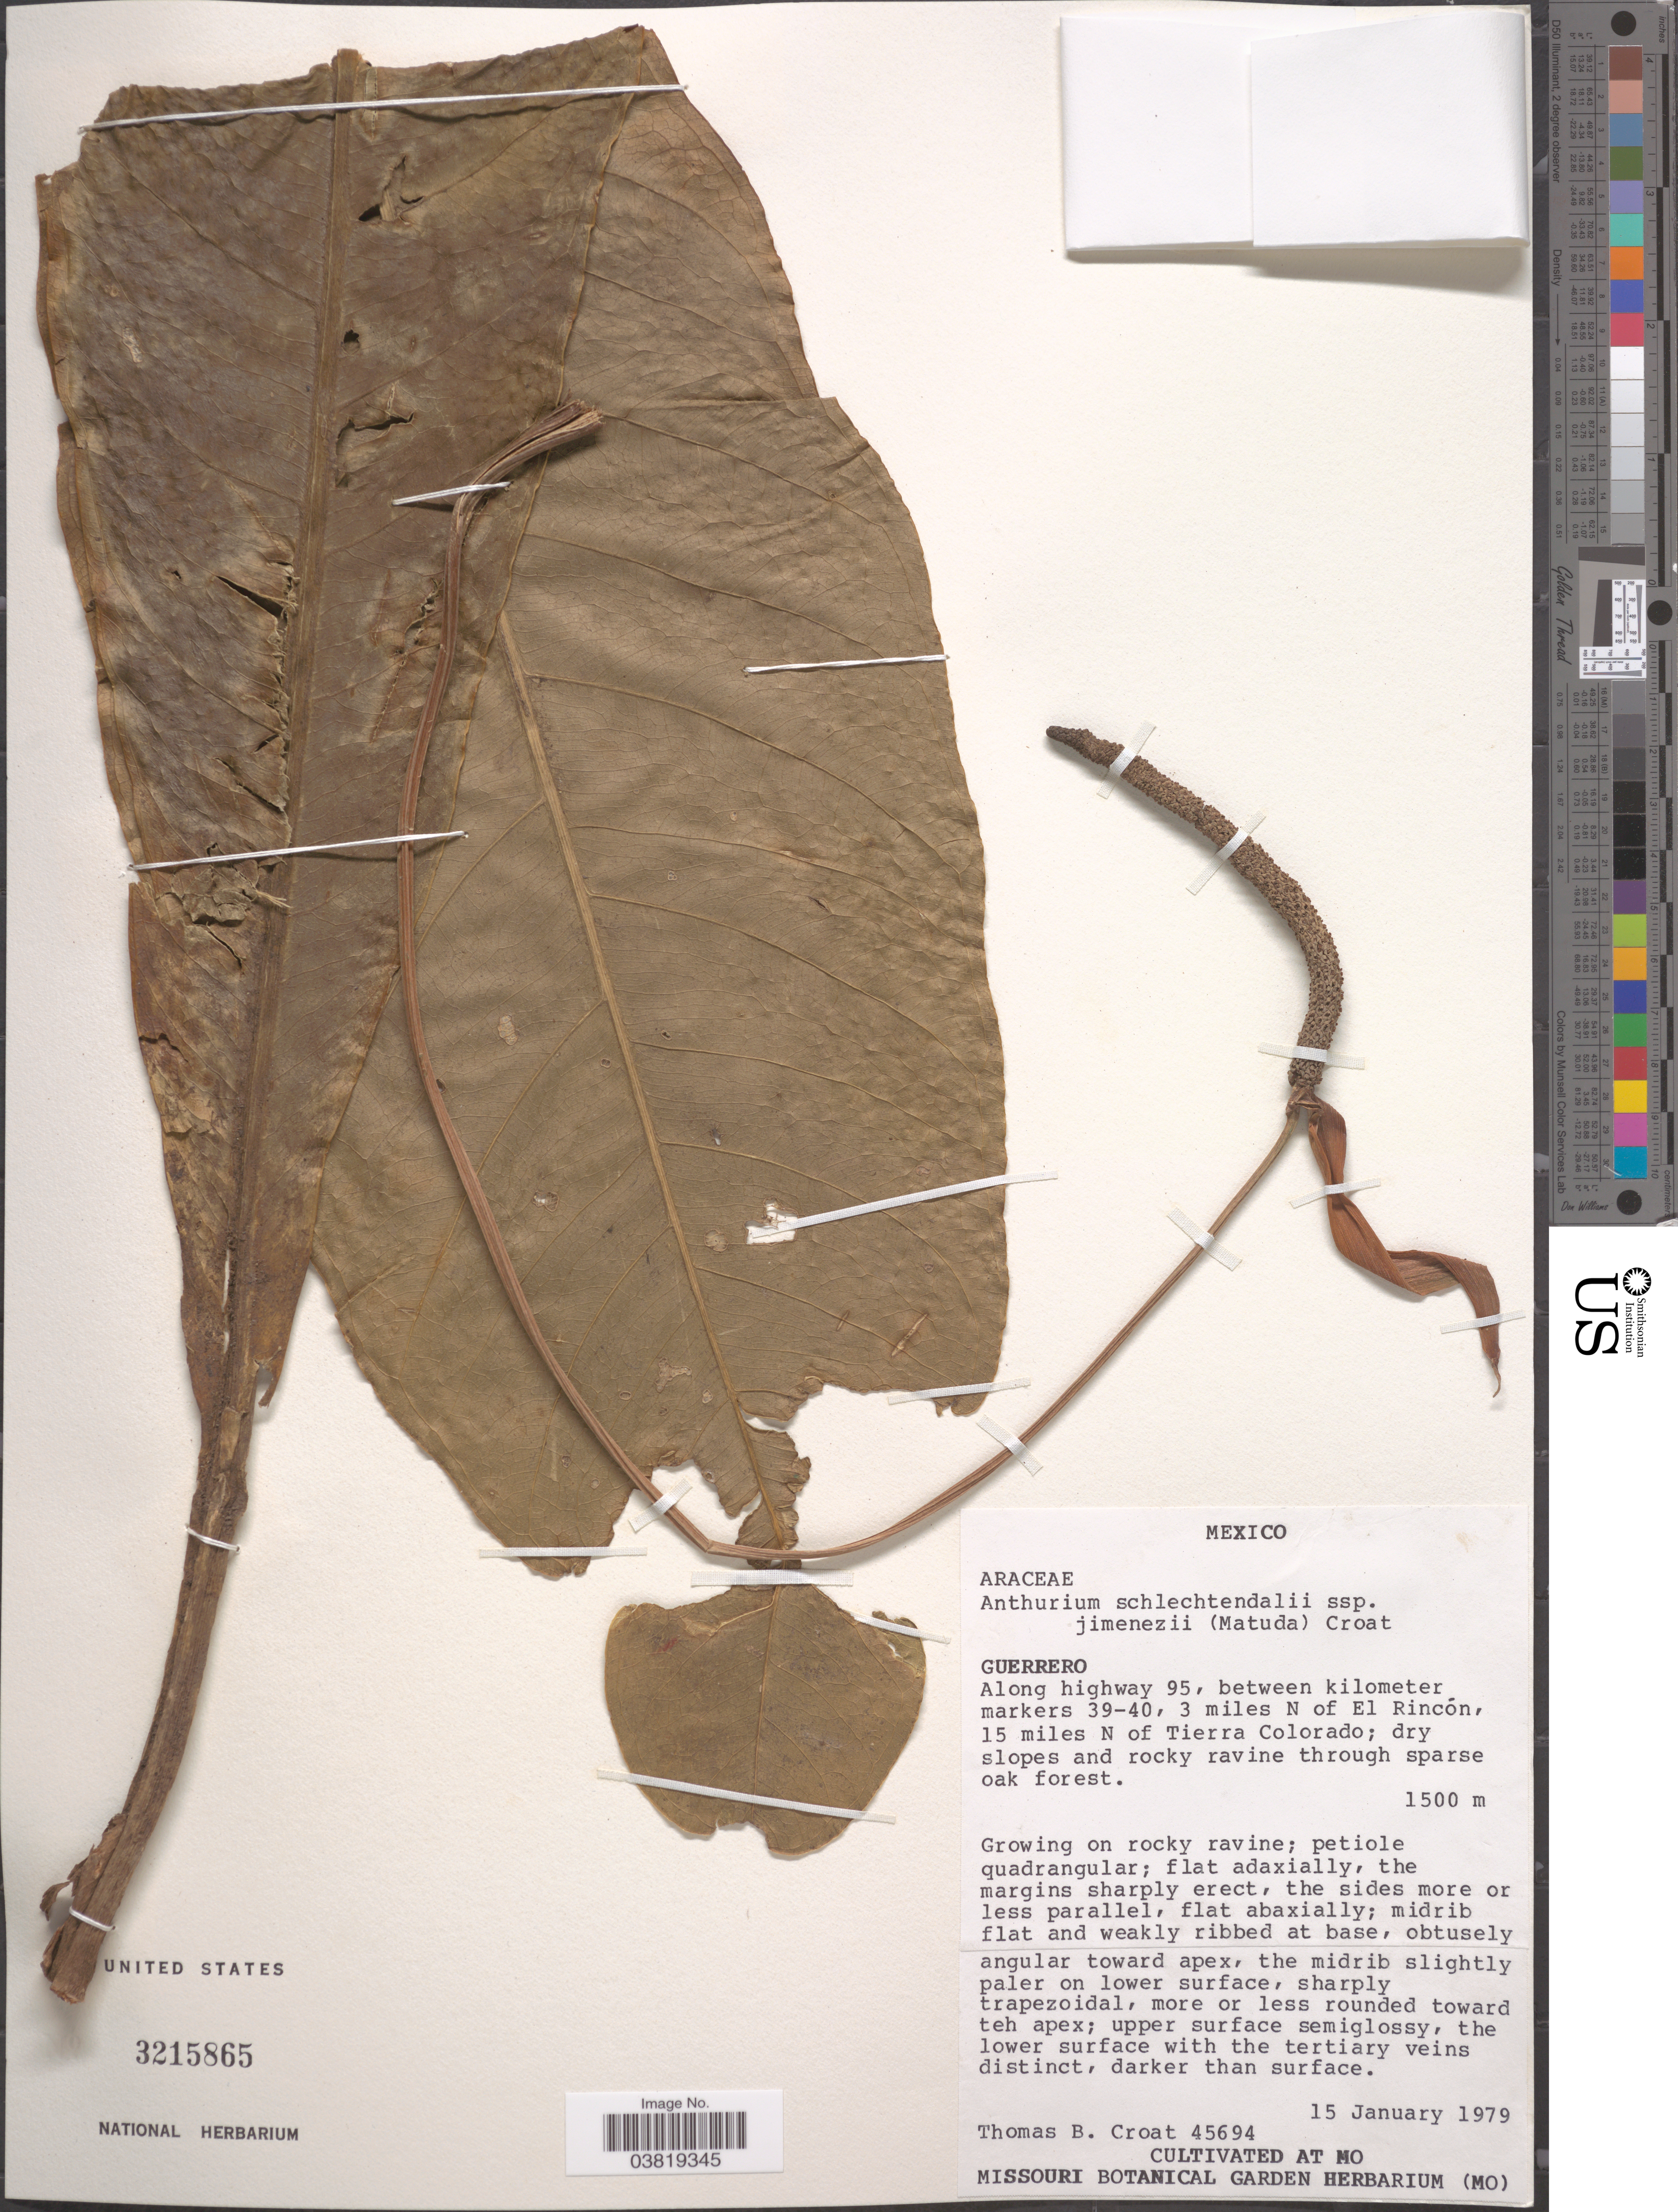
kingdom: Plantae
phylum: Tracheophyta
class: Liliopsida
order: Alismatales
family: Araceae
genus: Anthurium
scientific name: Anthurium schlechtendalii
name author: Kunth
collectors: T. B. Croat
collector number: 45694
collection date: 1979-01-15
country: Mexico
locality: Missouri Botanical Garden Herbarium. [unsure placement] Along highway 95, between kilometer markers 39-40, 3 miles N of El Rincón, 15 miles N of Tierra Colorado.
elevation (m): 1500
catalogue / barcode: US 3215865